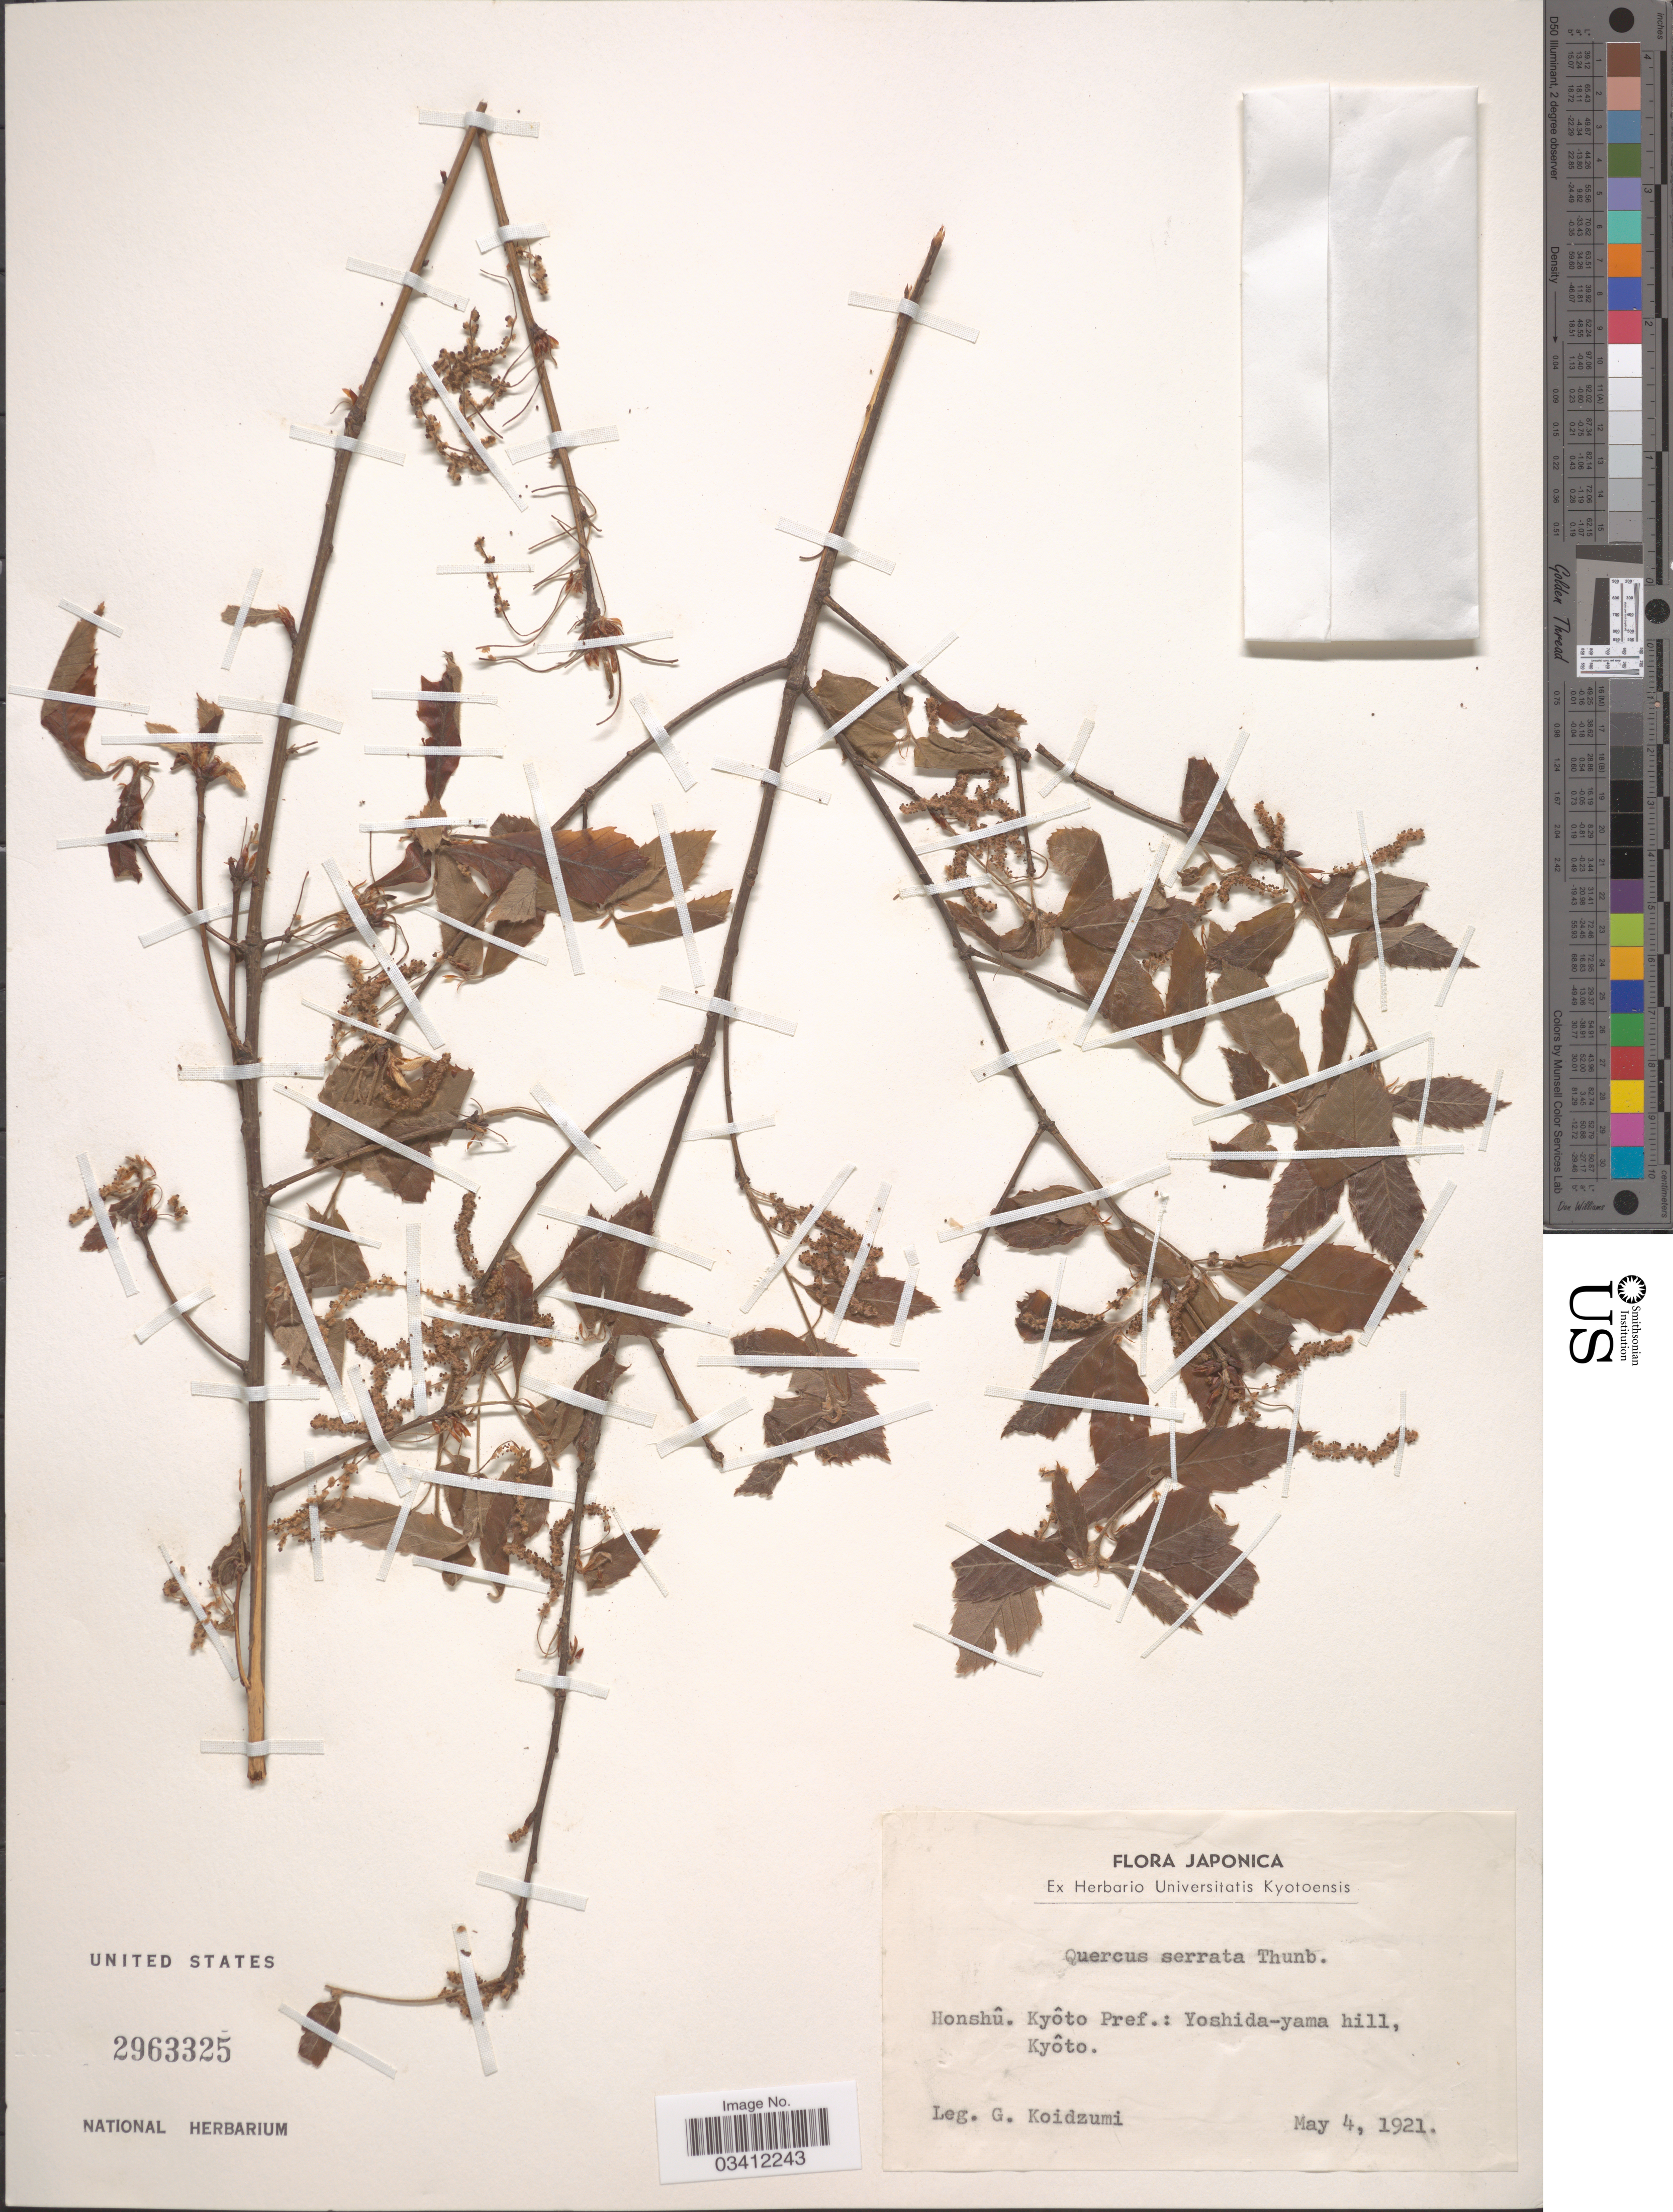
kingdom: Plantae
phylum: Tracheophyta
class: Magnoliopsida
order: Fagales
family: Fagaceae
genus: Quercus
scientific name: Quercus serrata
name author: Thunb.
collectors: G. Koidzumi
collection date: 1921-05-04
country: Japan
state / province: Kyoto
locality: Honshû. Kyôto Pref.: Yoshida-yama hill, Kyôto.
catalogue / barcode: US 2963325